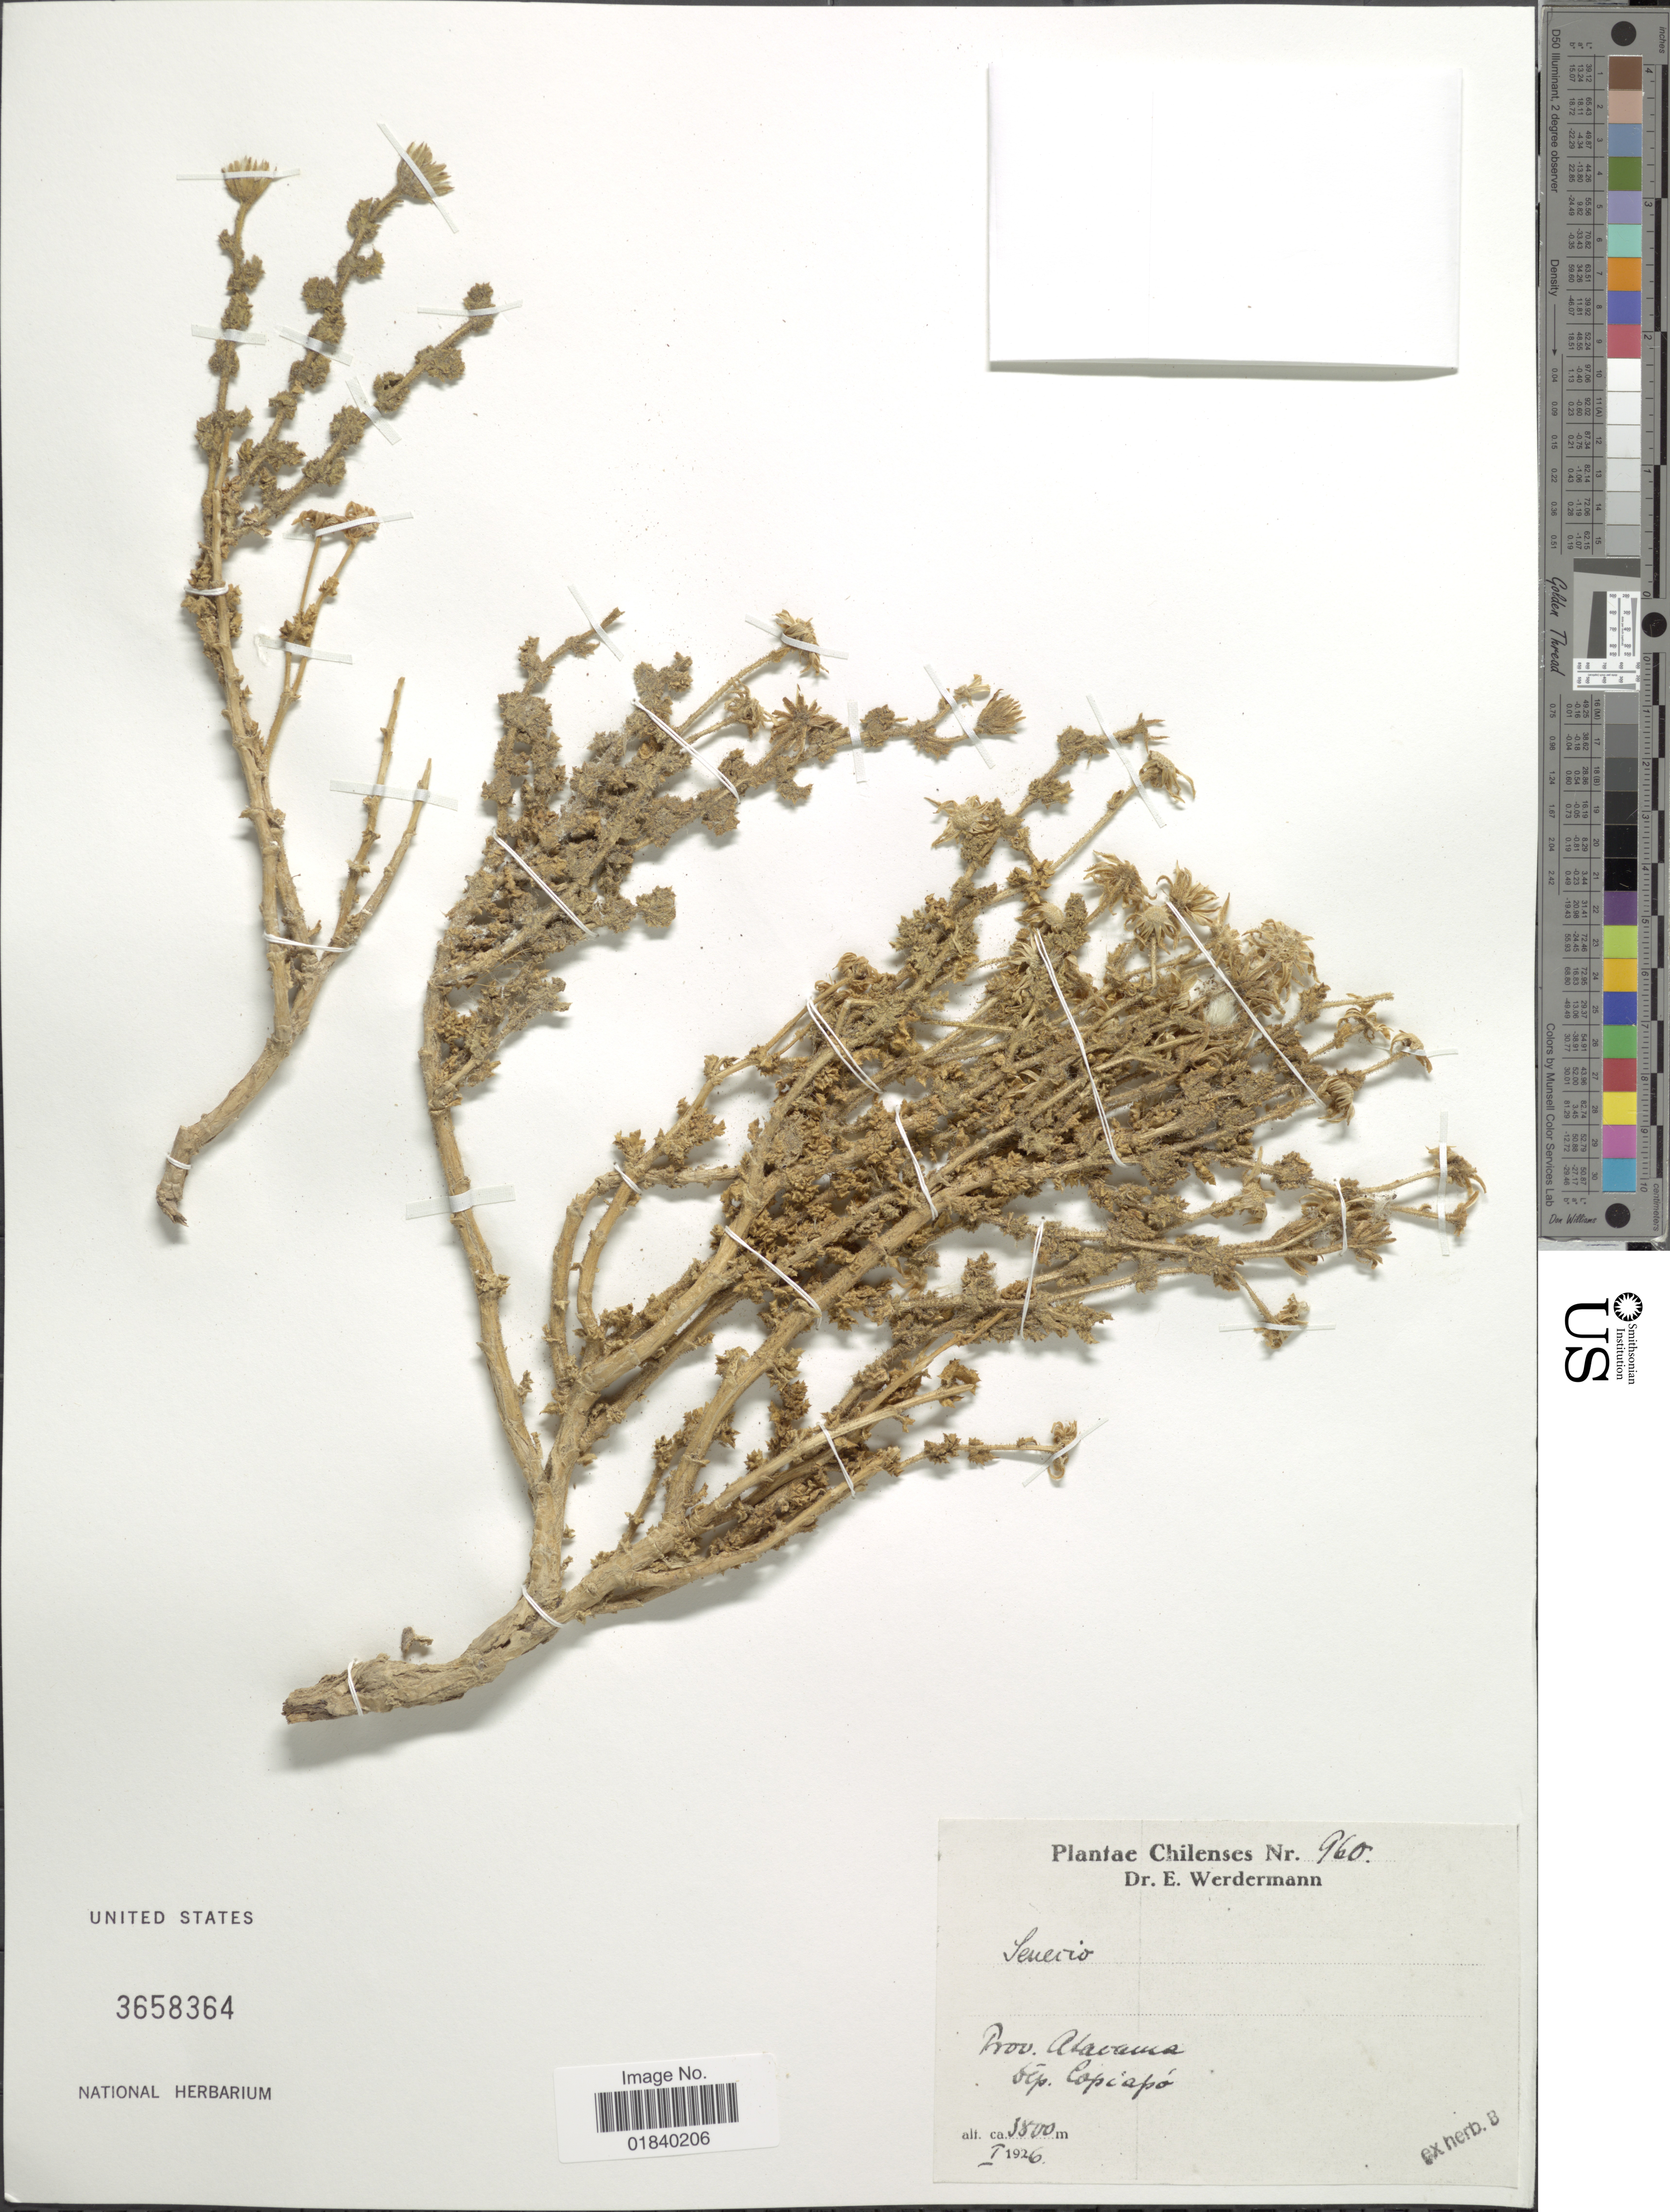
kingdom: Plantae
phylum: Tracheophyta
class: Magnoliopsida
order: Asterales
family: Asteraceae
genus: Senecio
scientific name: Senecio sp.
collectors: E. Werdermann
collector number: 960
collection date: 1926-01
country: Chile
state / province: Atacama (III)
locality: Dep. Copiapo.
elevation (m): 3800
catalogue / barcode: US 3658364